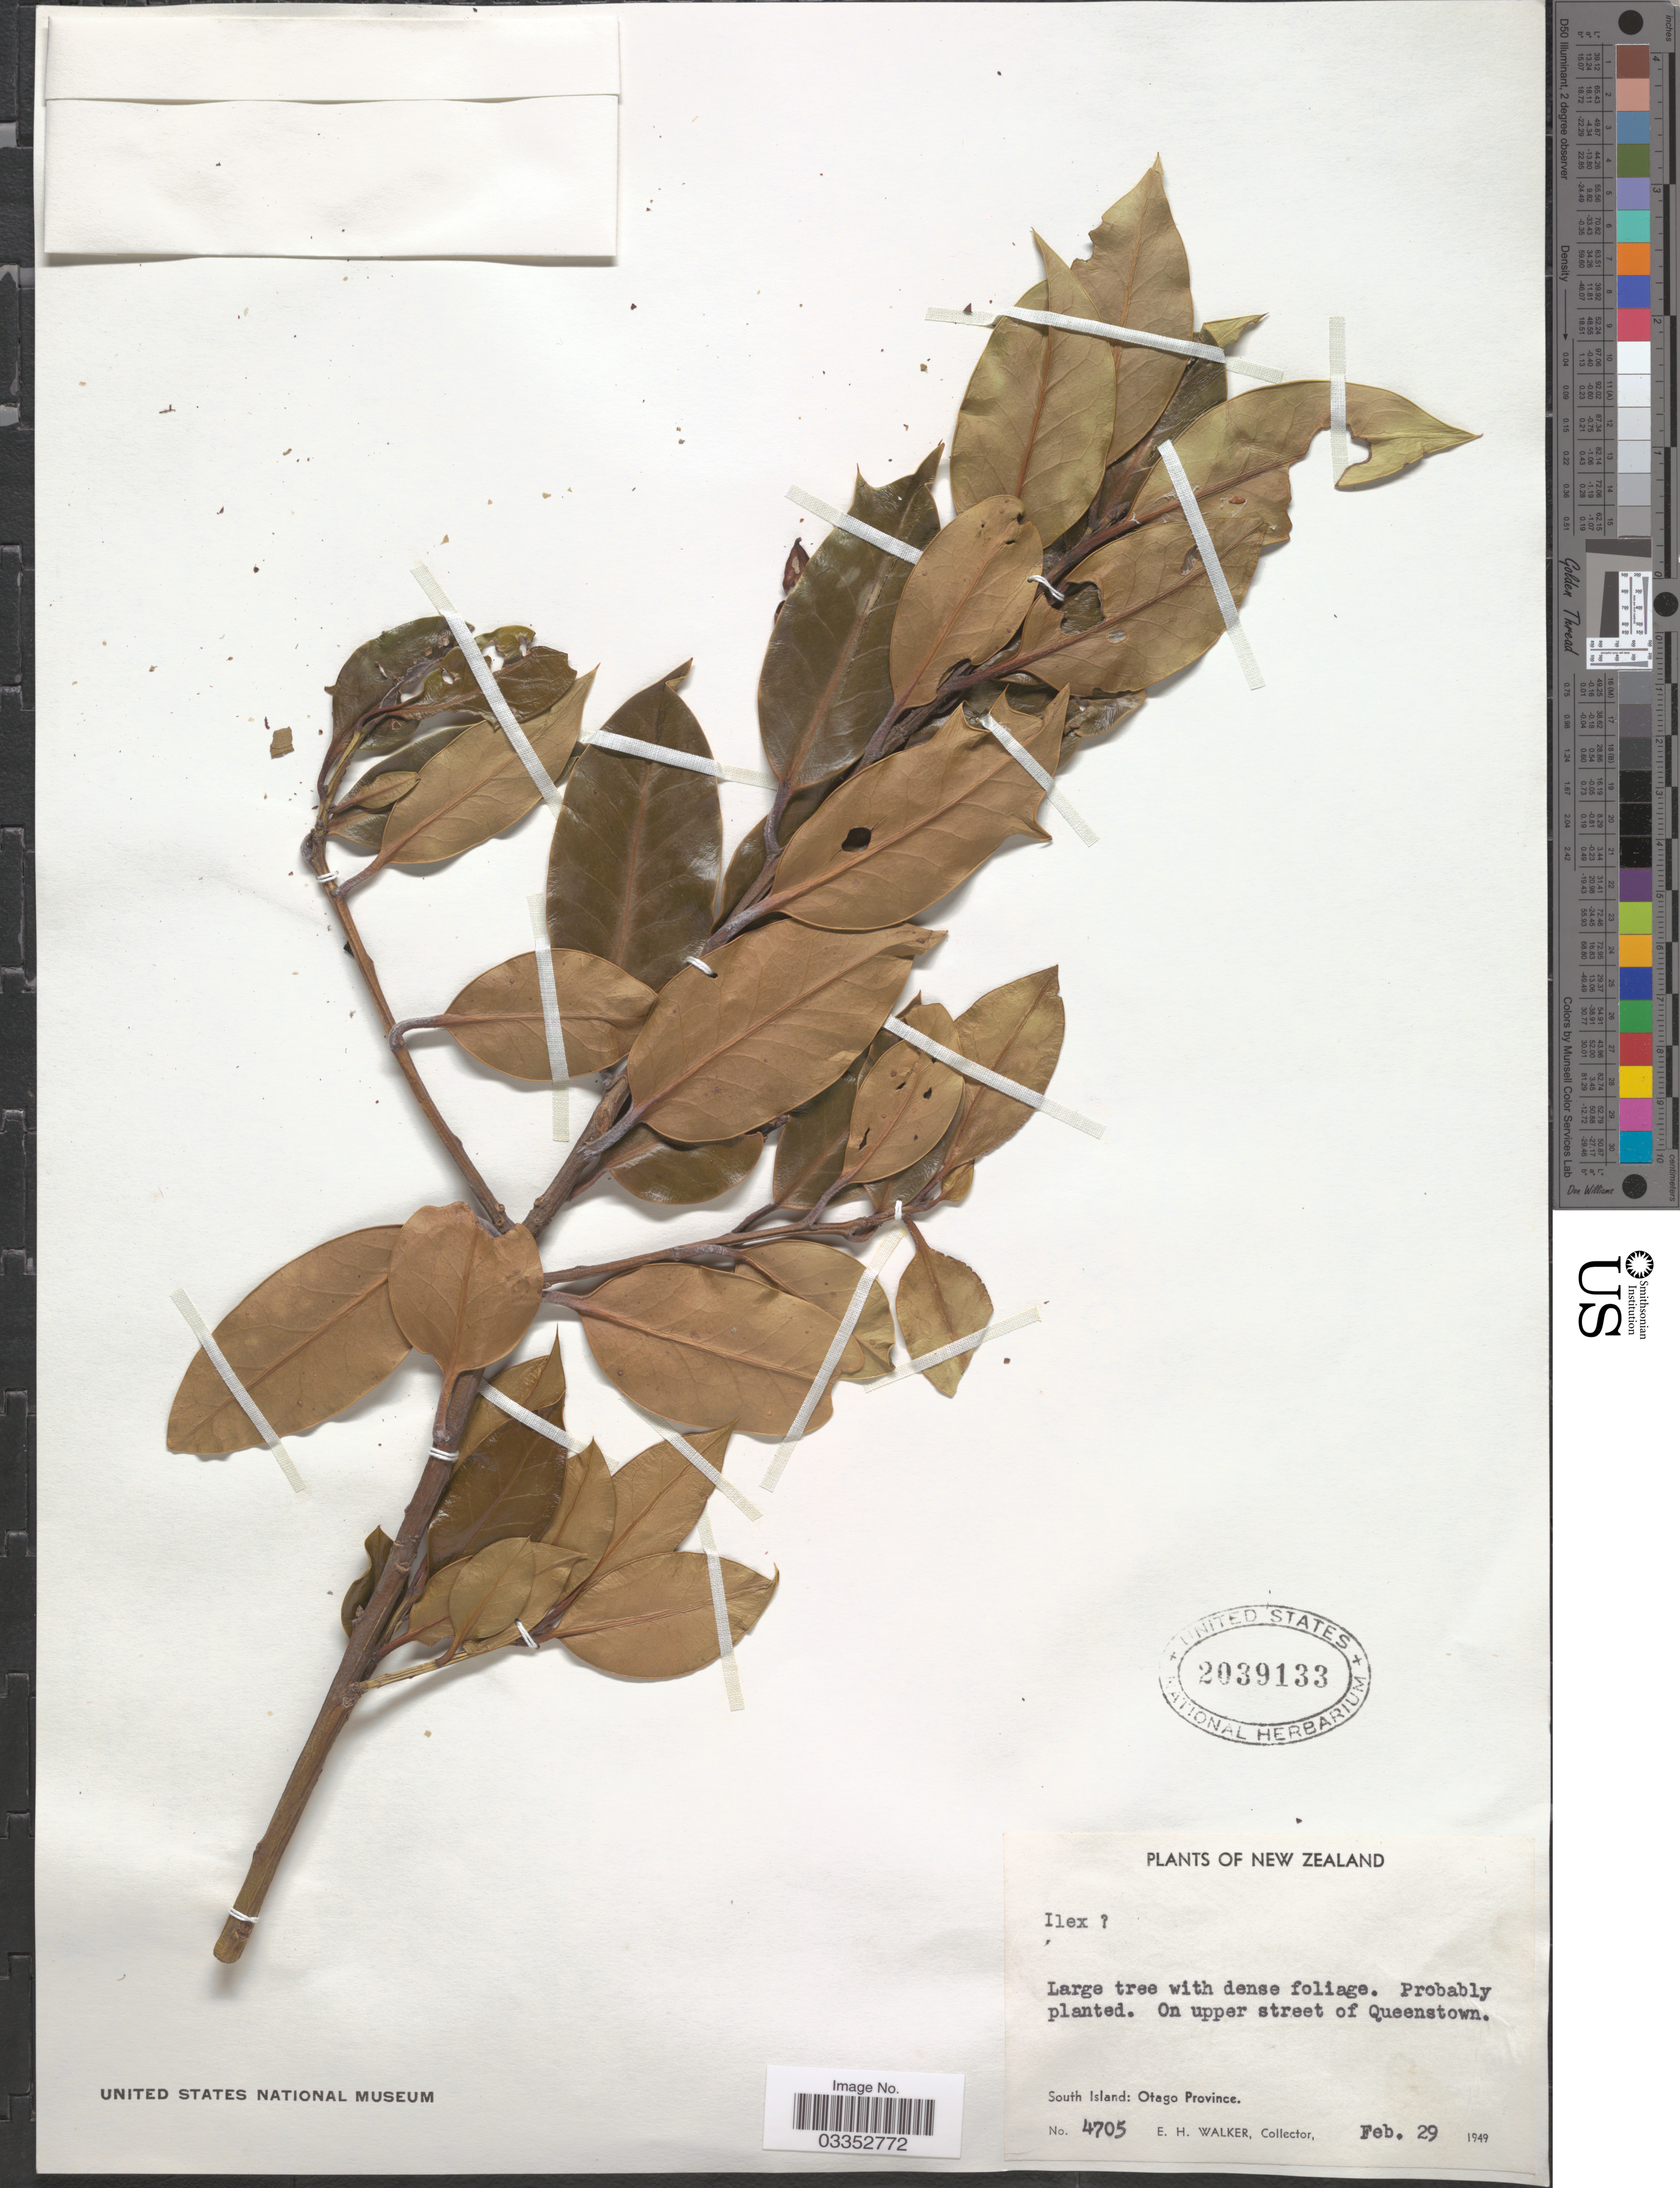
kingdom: Plantae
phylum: Tracheophyta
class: Magnoliopsida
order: Aquifoliales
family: Aquifoliaceae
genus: Ilex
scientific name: Ilex sp.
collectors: E. H. Walker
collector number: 4705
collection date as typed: Transcribed d/m/y: 29/2/1949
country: New Zealand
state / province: Otago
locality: On upper street of Queenstown. South Island: Otago Province.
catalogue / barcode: US 2039133